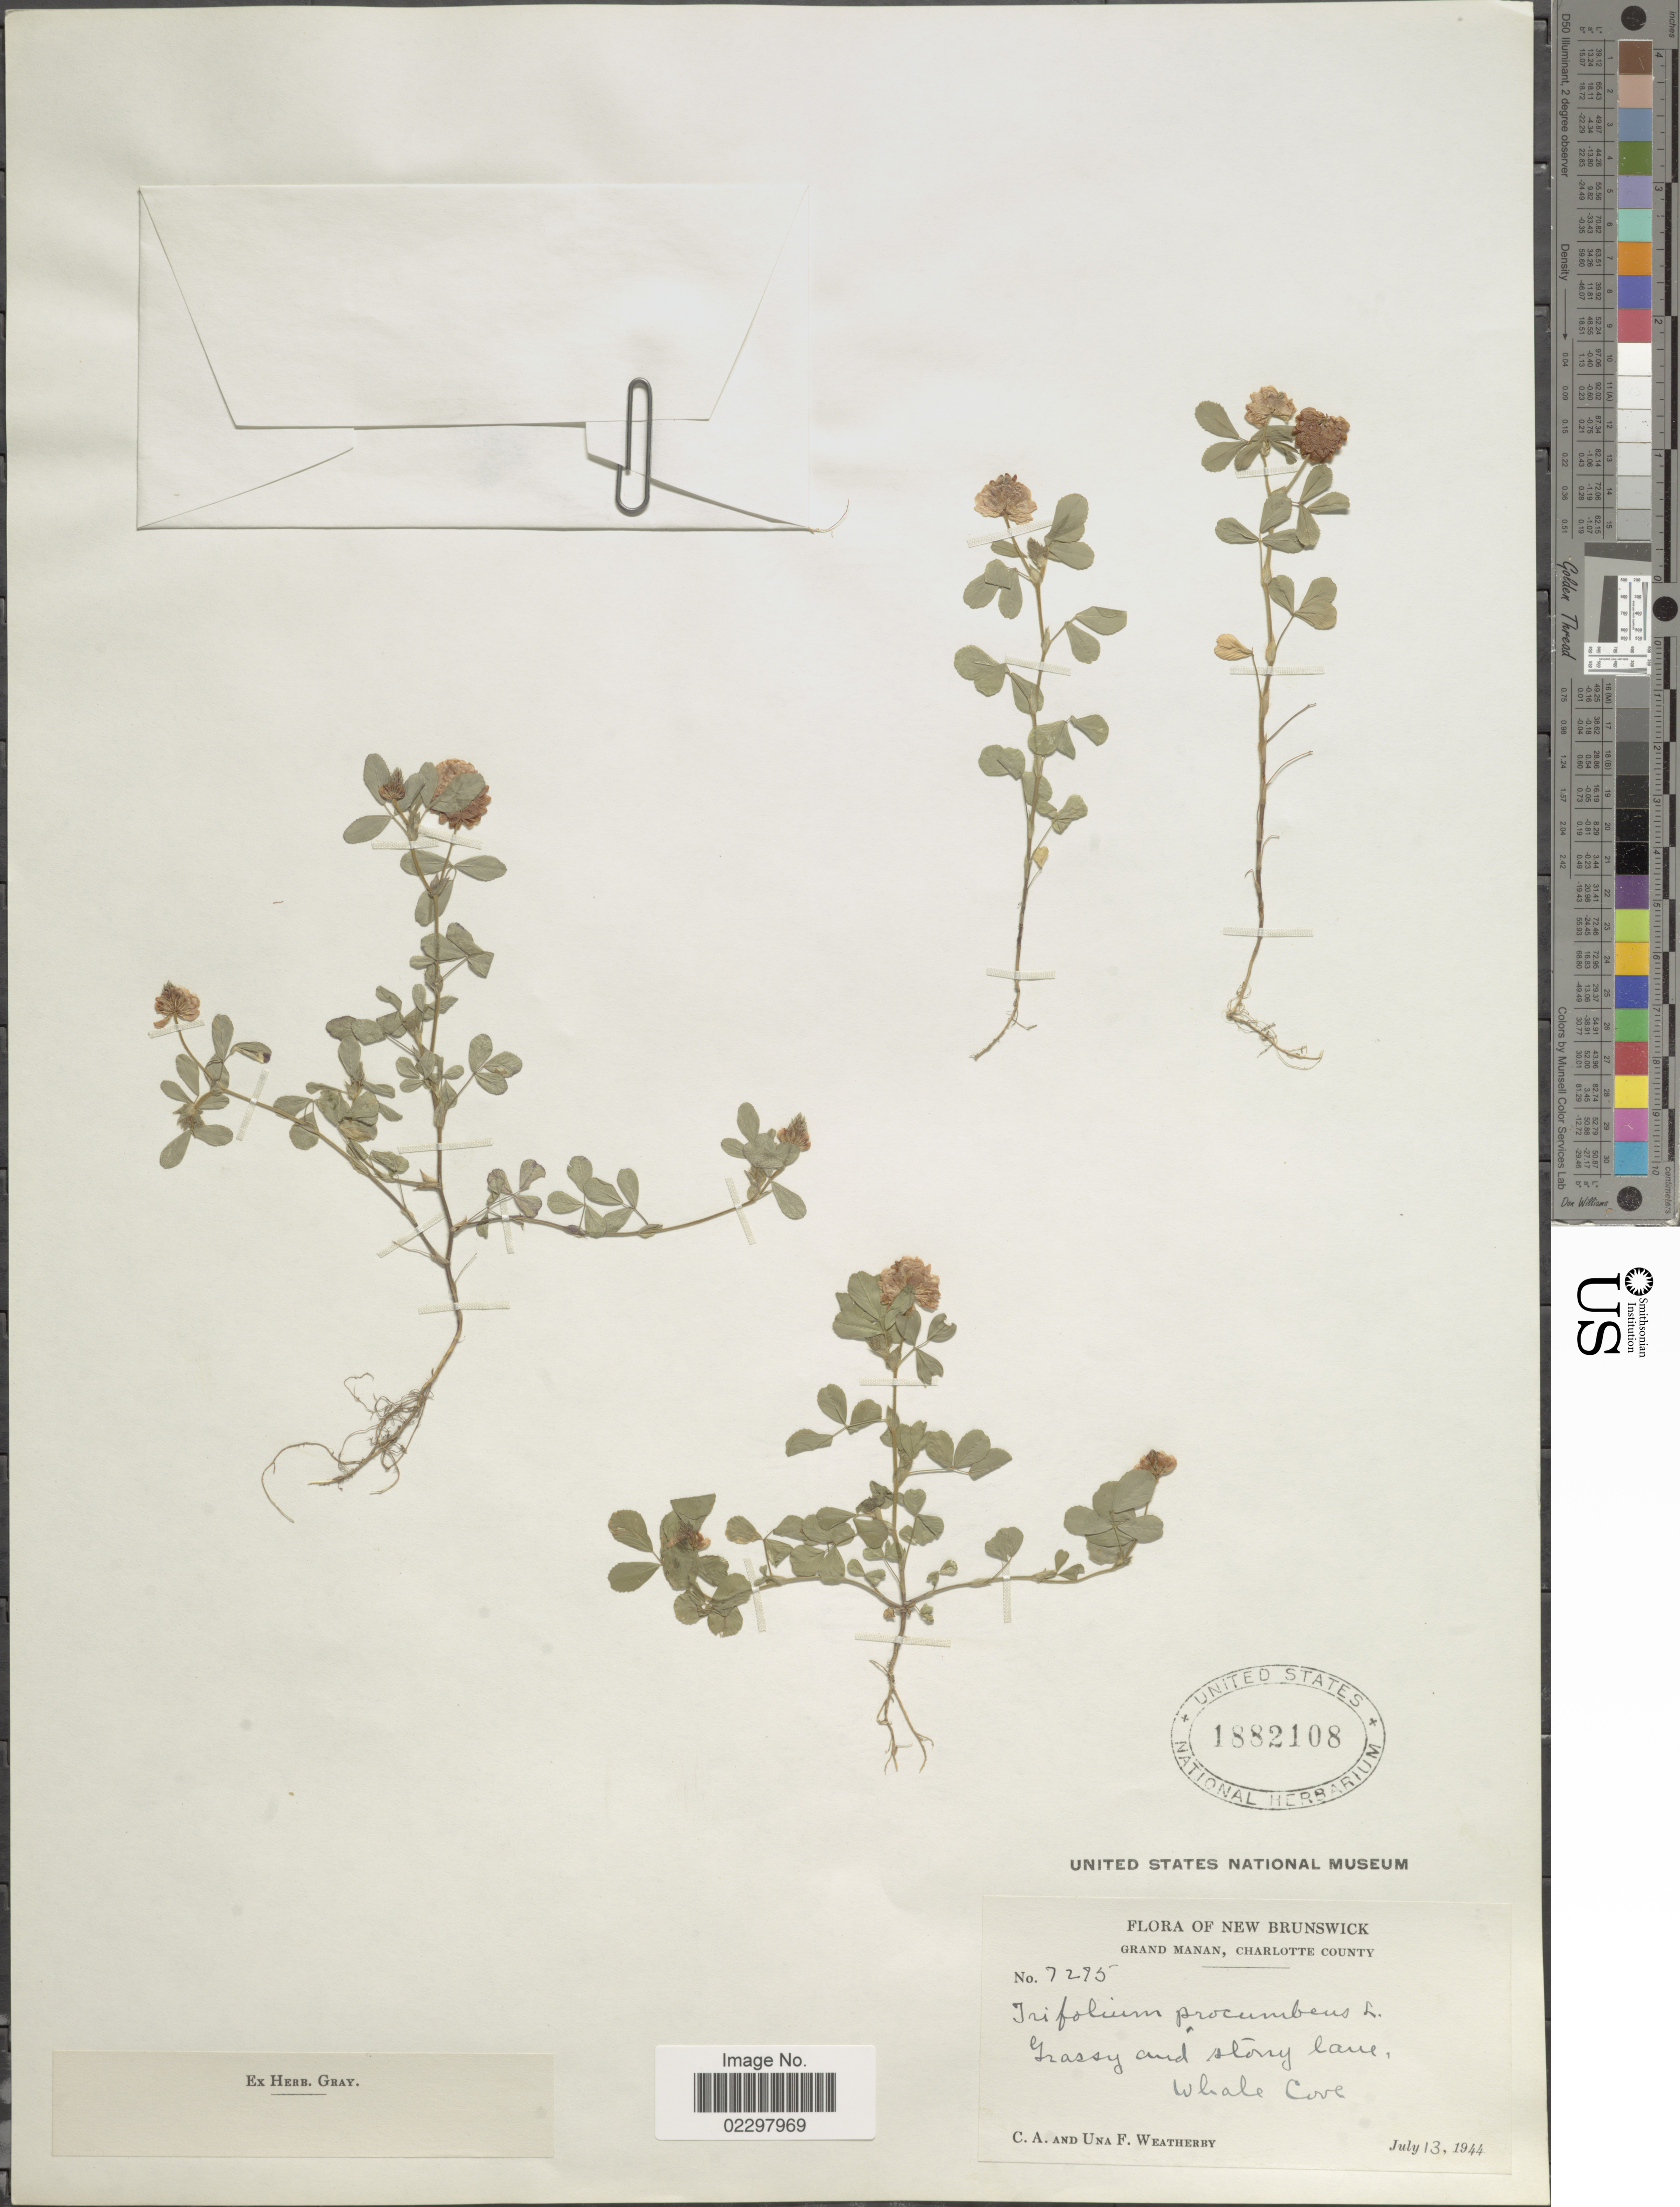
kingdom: Plantae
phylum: Tracheophyta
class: Magnoliopsida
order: Fabales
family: Fabaceae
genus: Trifolium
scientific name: Trifolium procumbens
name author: L.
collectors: U. Weatherby & C. A. Weatherby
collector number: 7275*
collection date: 1944-07-13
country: Canada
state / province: New Brunswick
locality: Grand Manan, Charlotte County, grassy and stony lane, Whale Cove.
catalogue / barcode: US 1882108